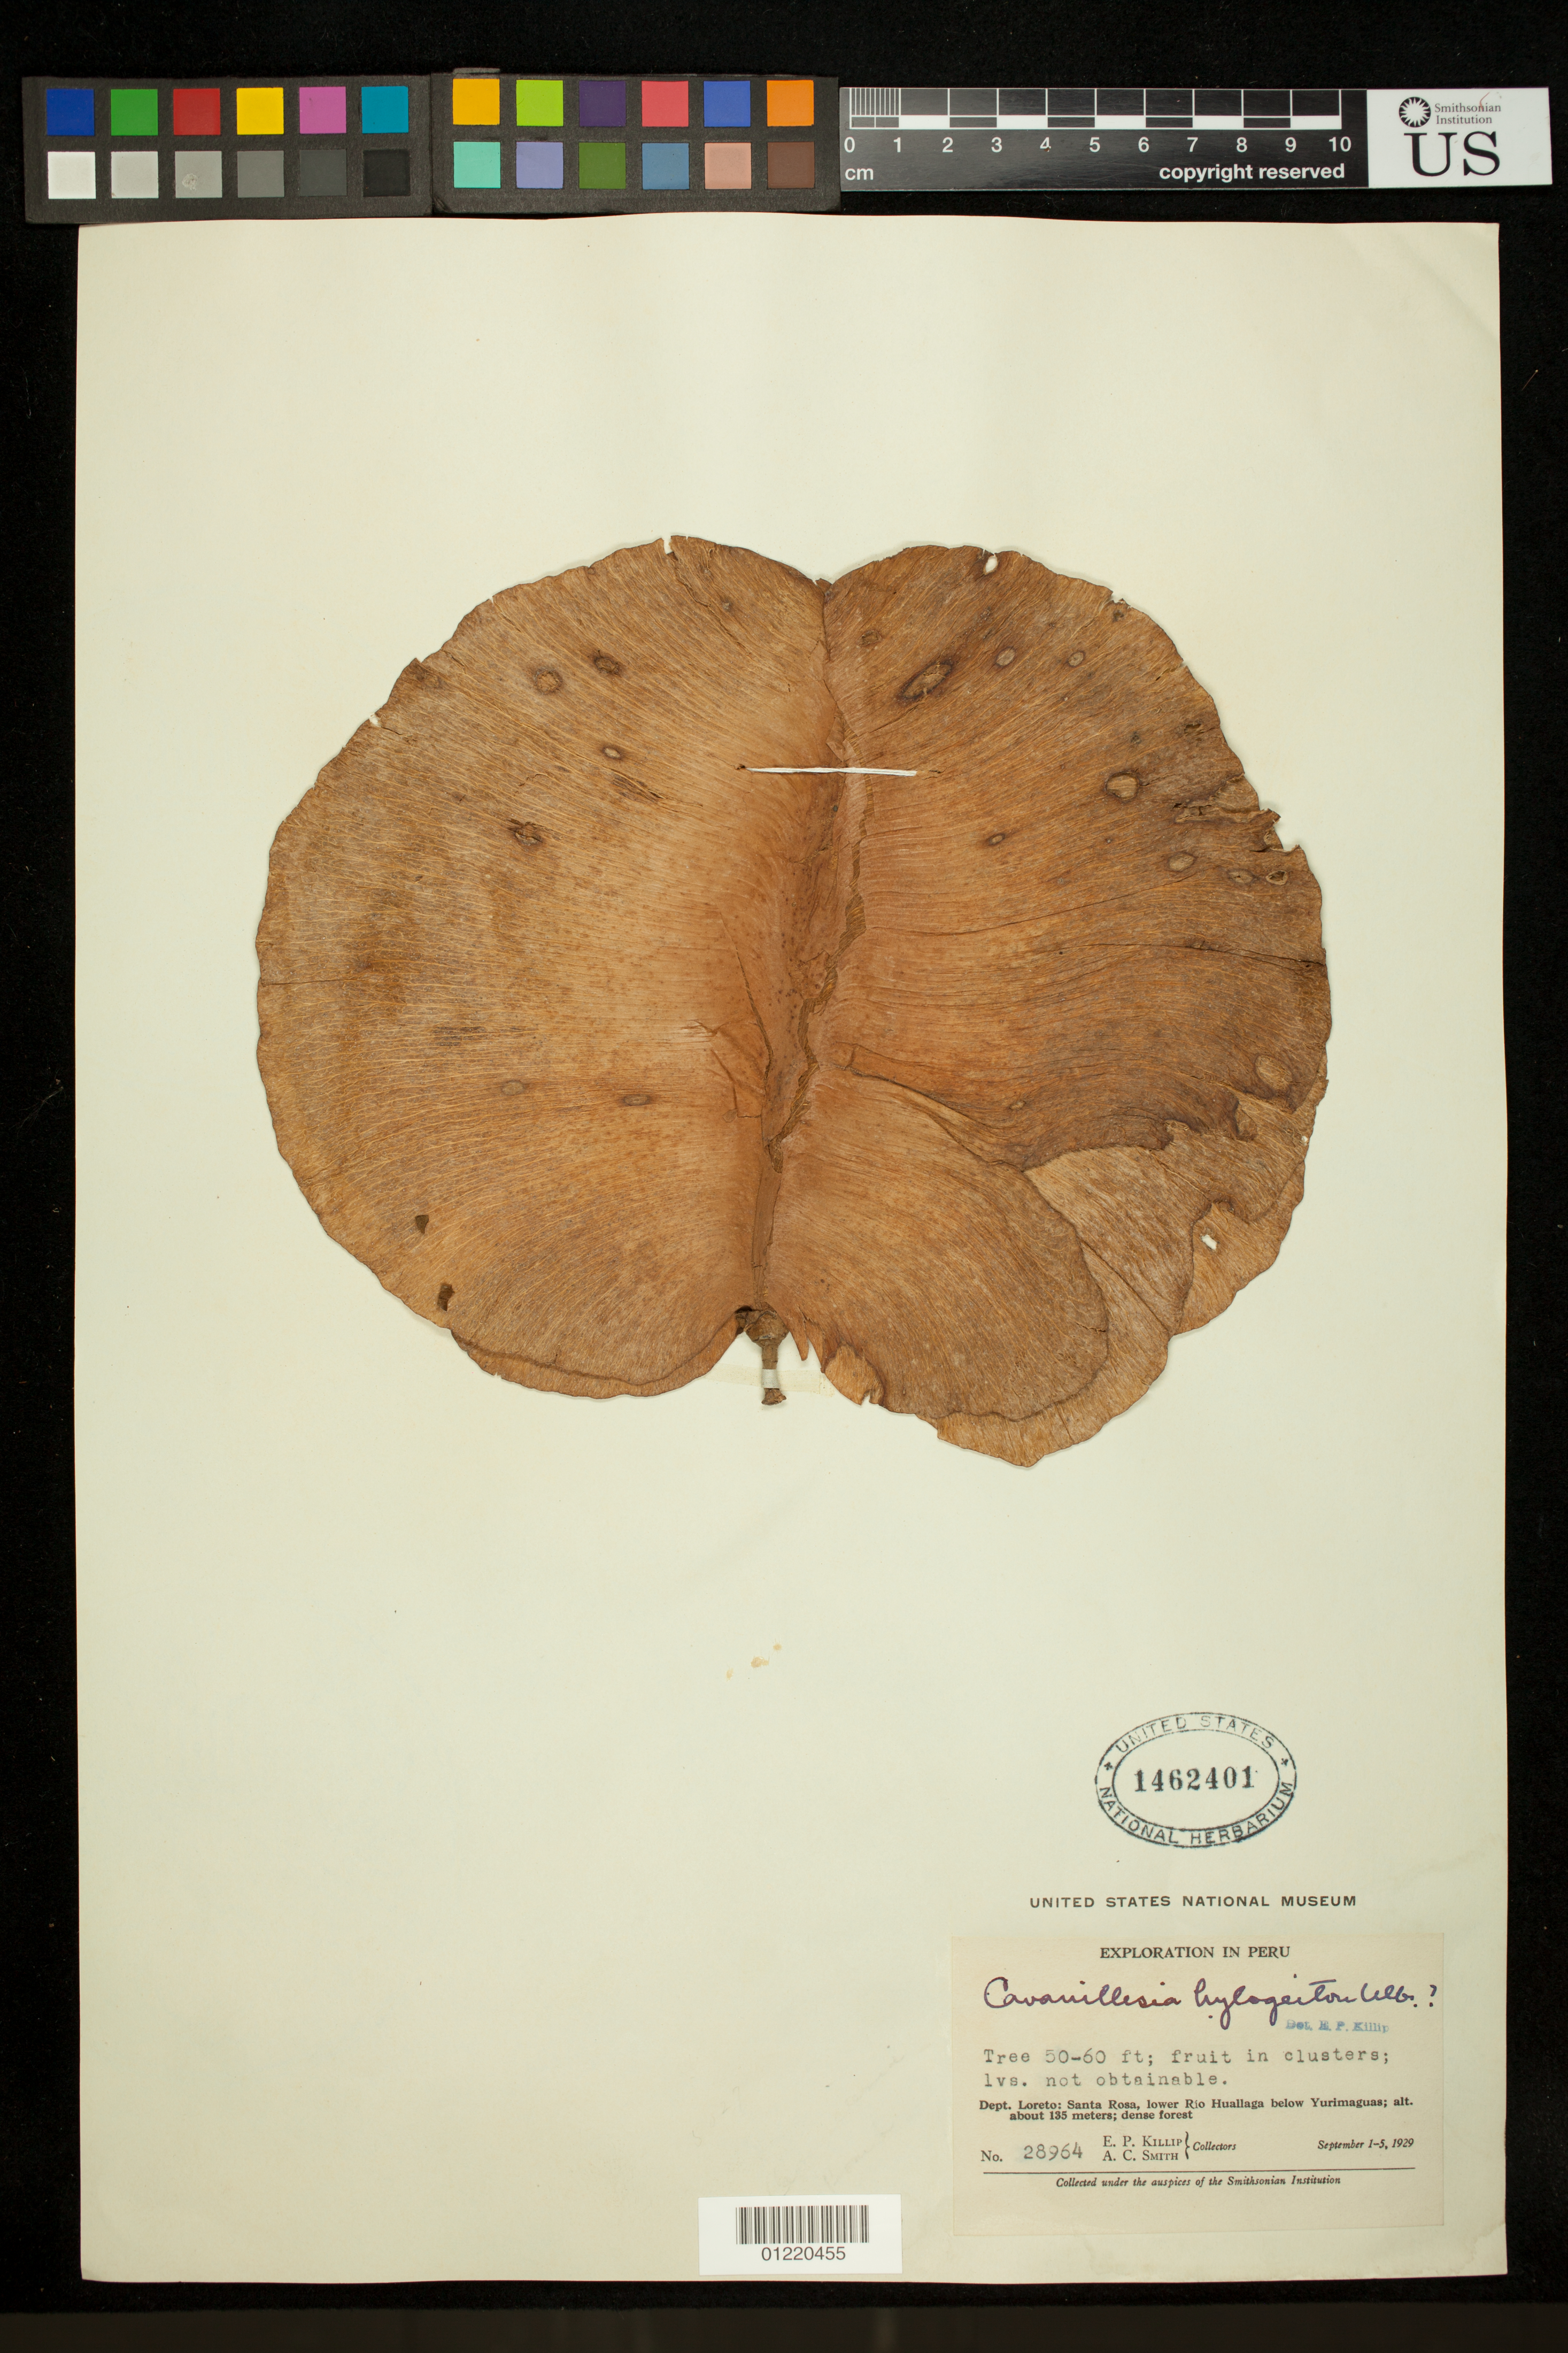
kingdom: Plantae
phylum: Tracheophyta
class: Magnoliopsida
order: Malvales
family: Malvaceae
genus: Cavanillesia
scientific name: Cavanillesia hylogeiton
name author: Ulbr.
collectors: E. P. Killip & A. C. Smith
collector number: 28964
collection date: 1929-09-01/1929-09-05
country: Peru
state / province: Loreto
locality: Santa Rosa, lower Rio Huallaga below Yurimaguas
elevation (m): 135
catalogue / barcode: US 1462401